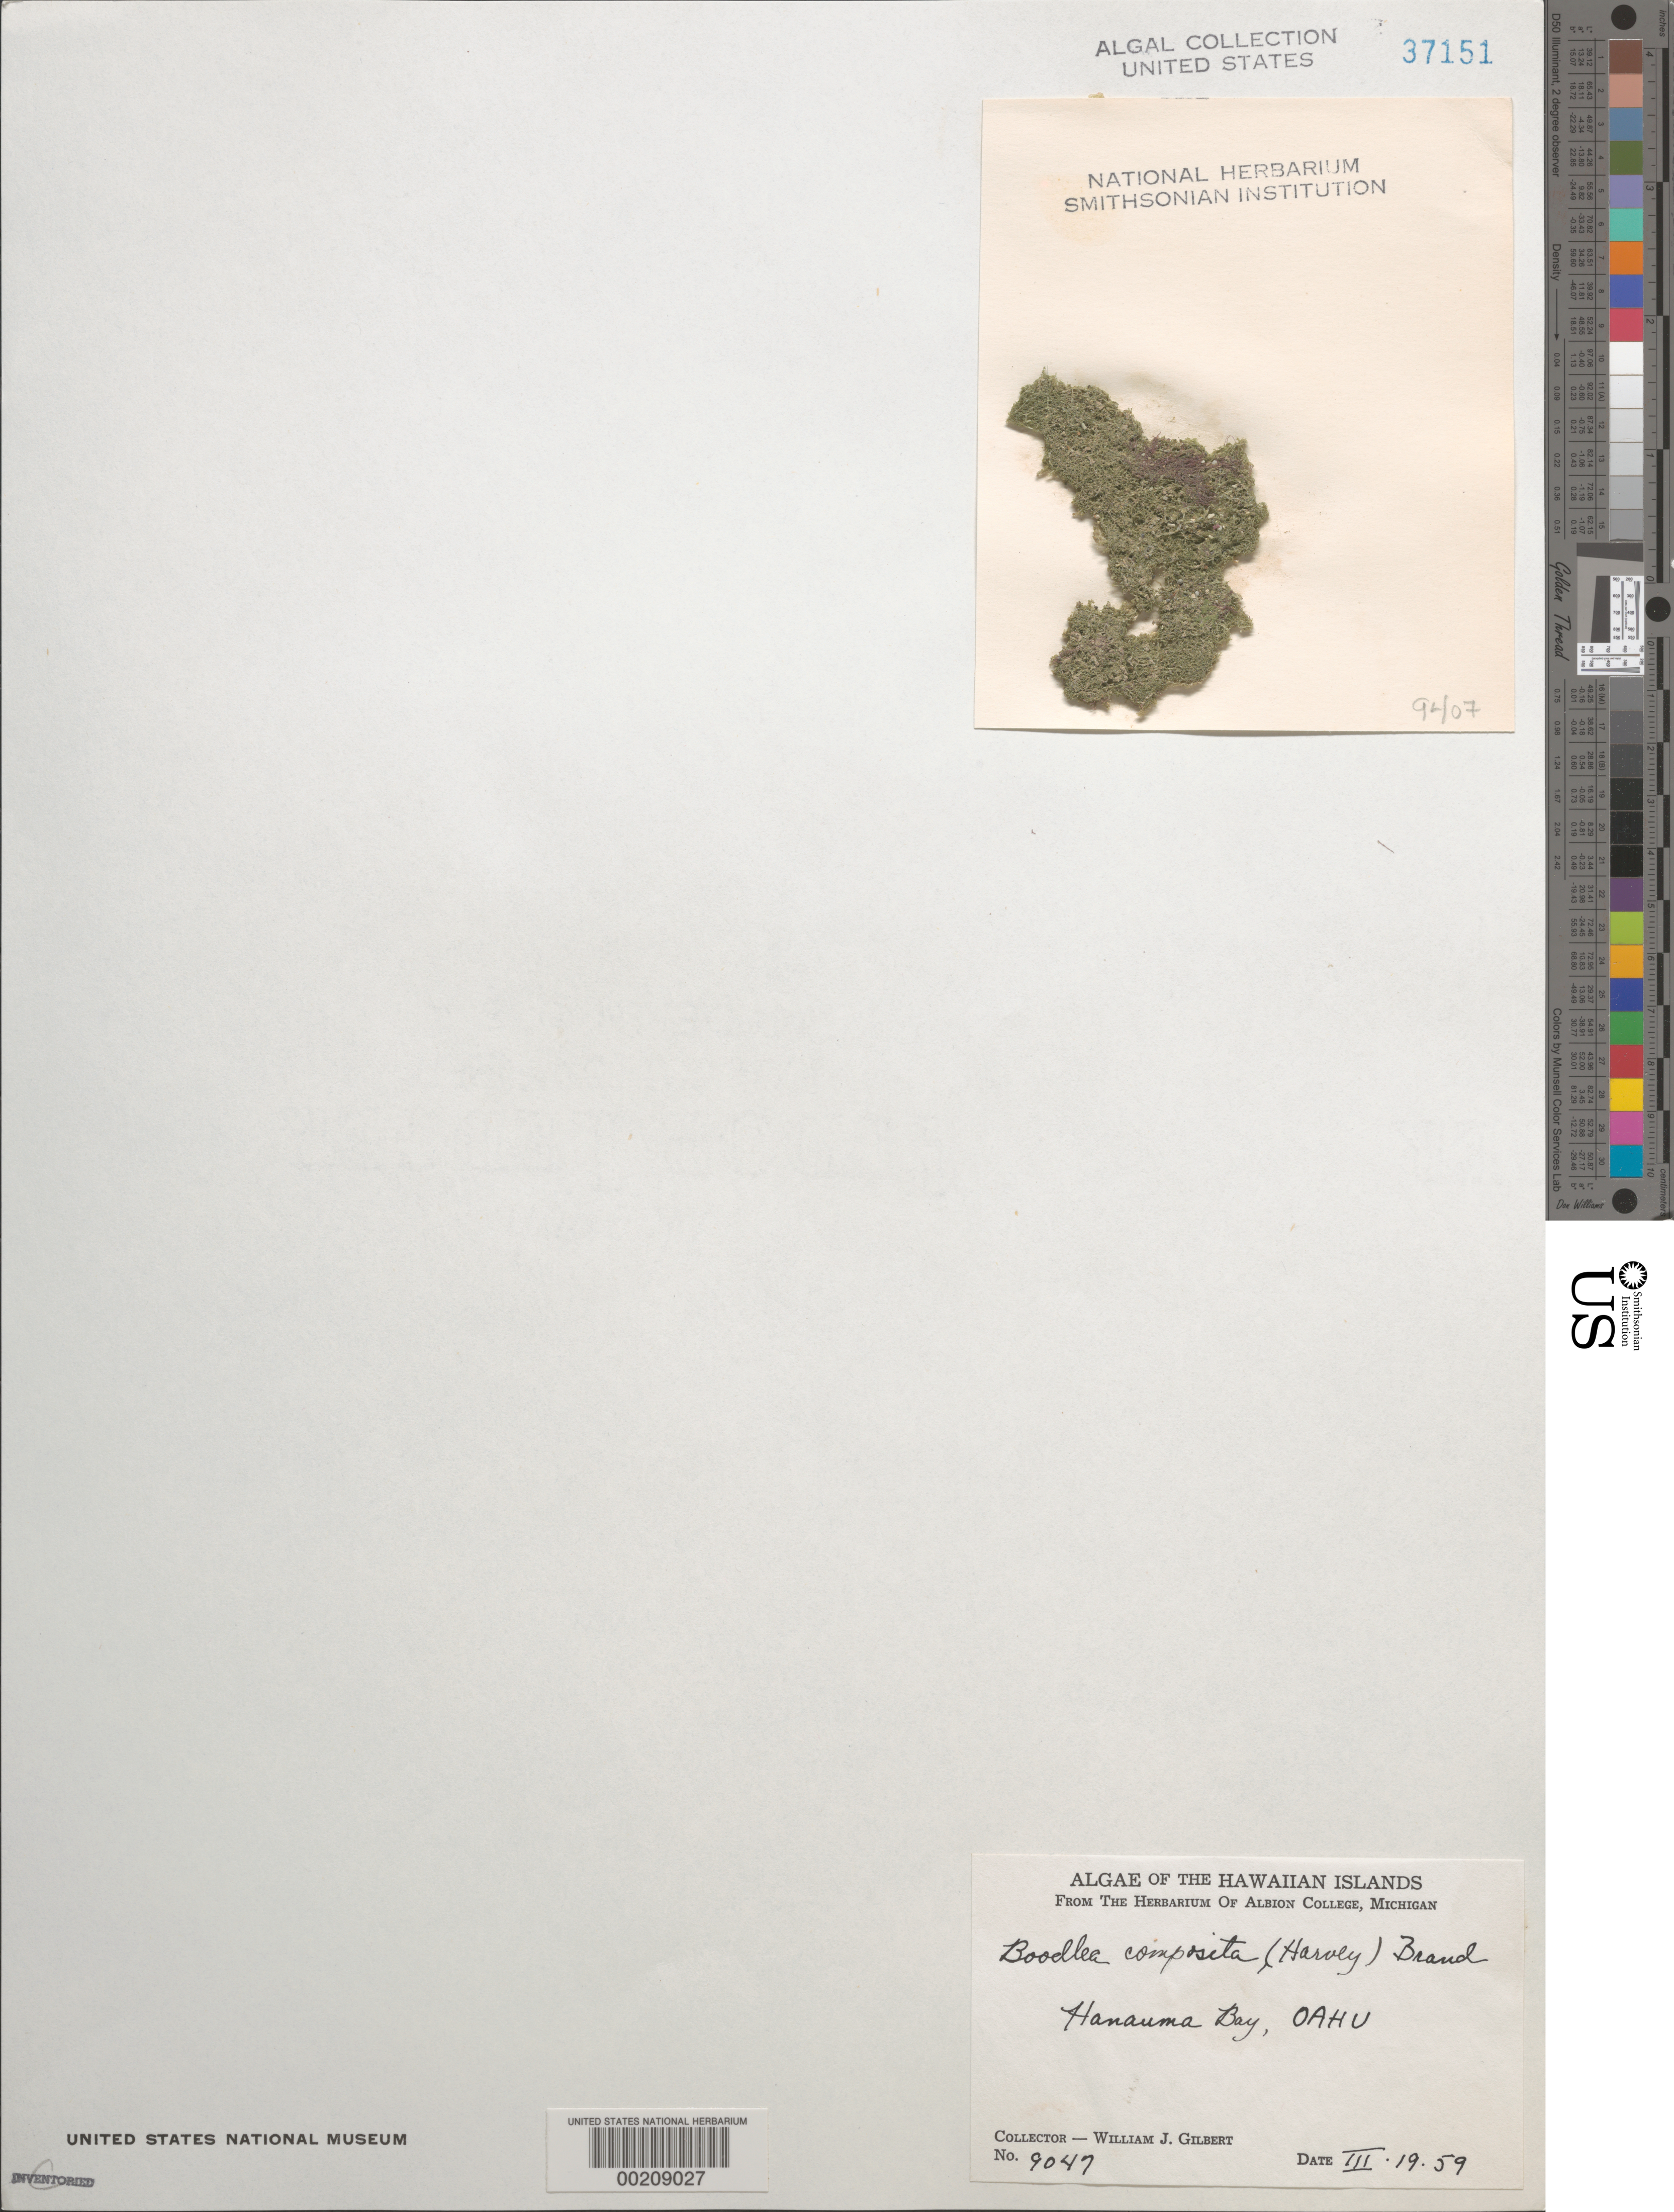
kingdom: Plantae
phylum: Chlorophyta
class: Ulvophyceae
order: Siphonocladales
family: Boodleaceae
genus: Boodlea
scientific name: Boodlea composita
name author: (Humb. & Humb.) Brand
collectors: W. J. Gilbert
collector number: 9047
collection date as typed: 19 Mar 1959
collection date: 1959-03-19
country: United States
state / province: Hawaii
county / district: Honolulu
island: Oahu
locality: Hanauma Bay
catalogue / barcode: US 37151